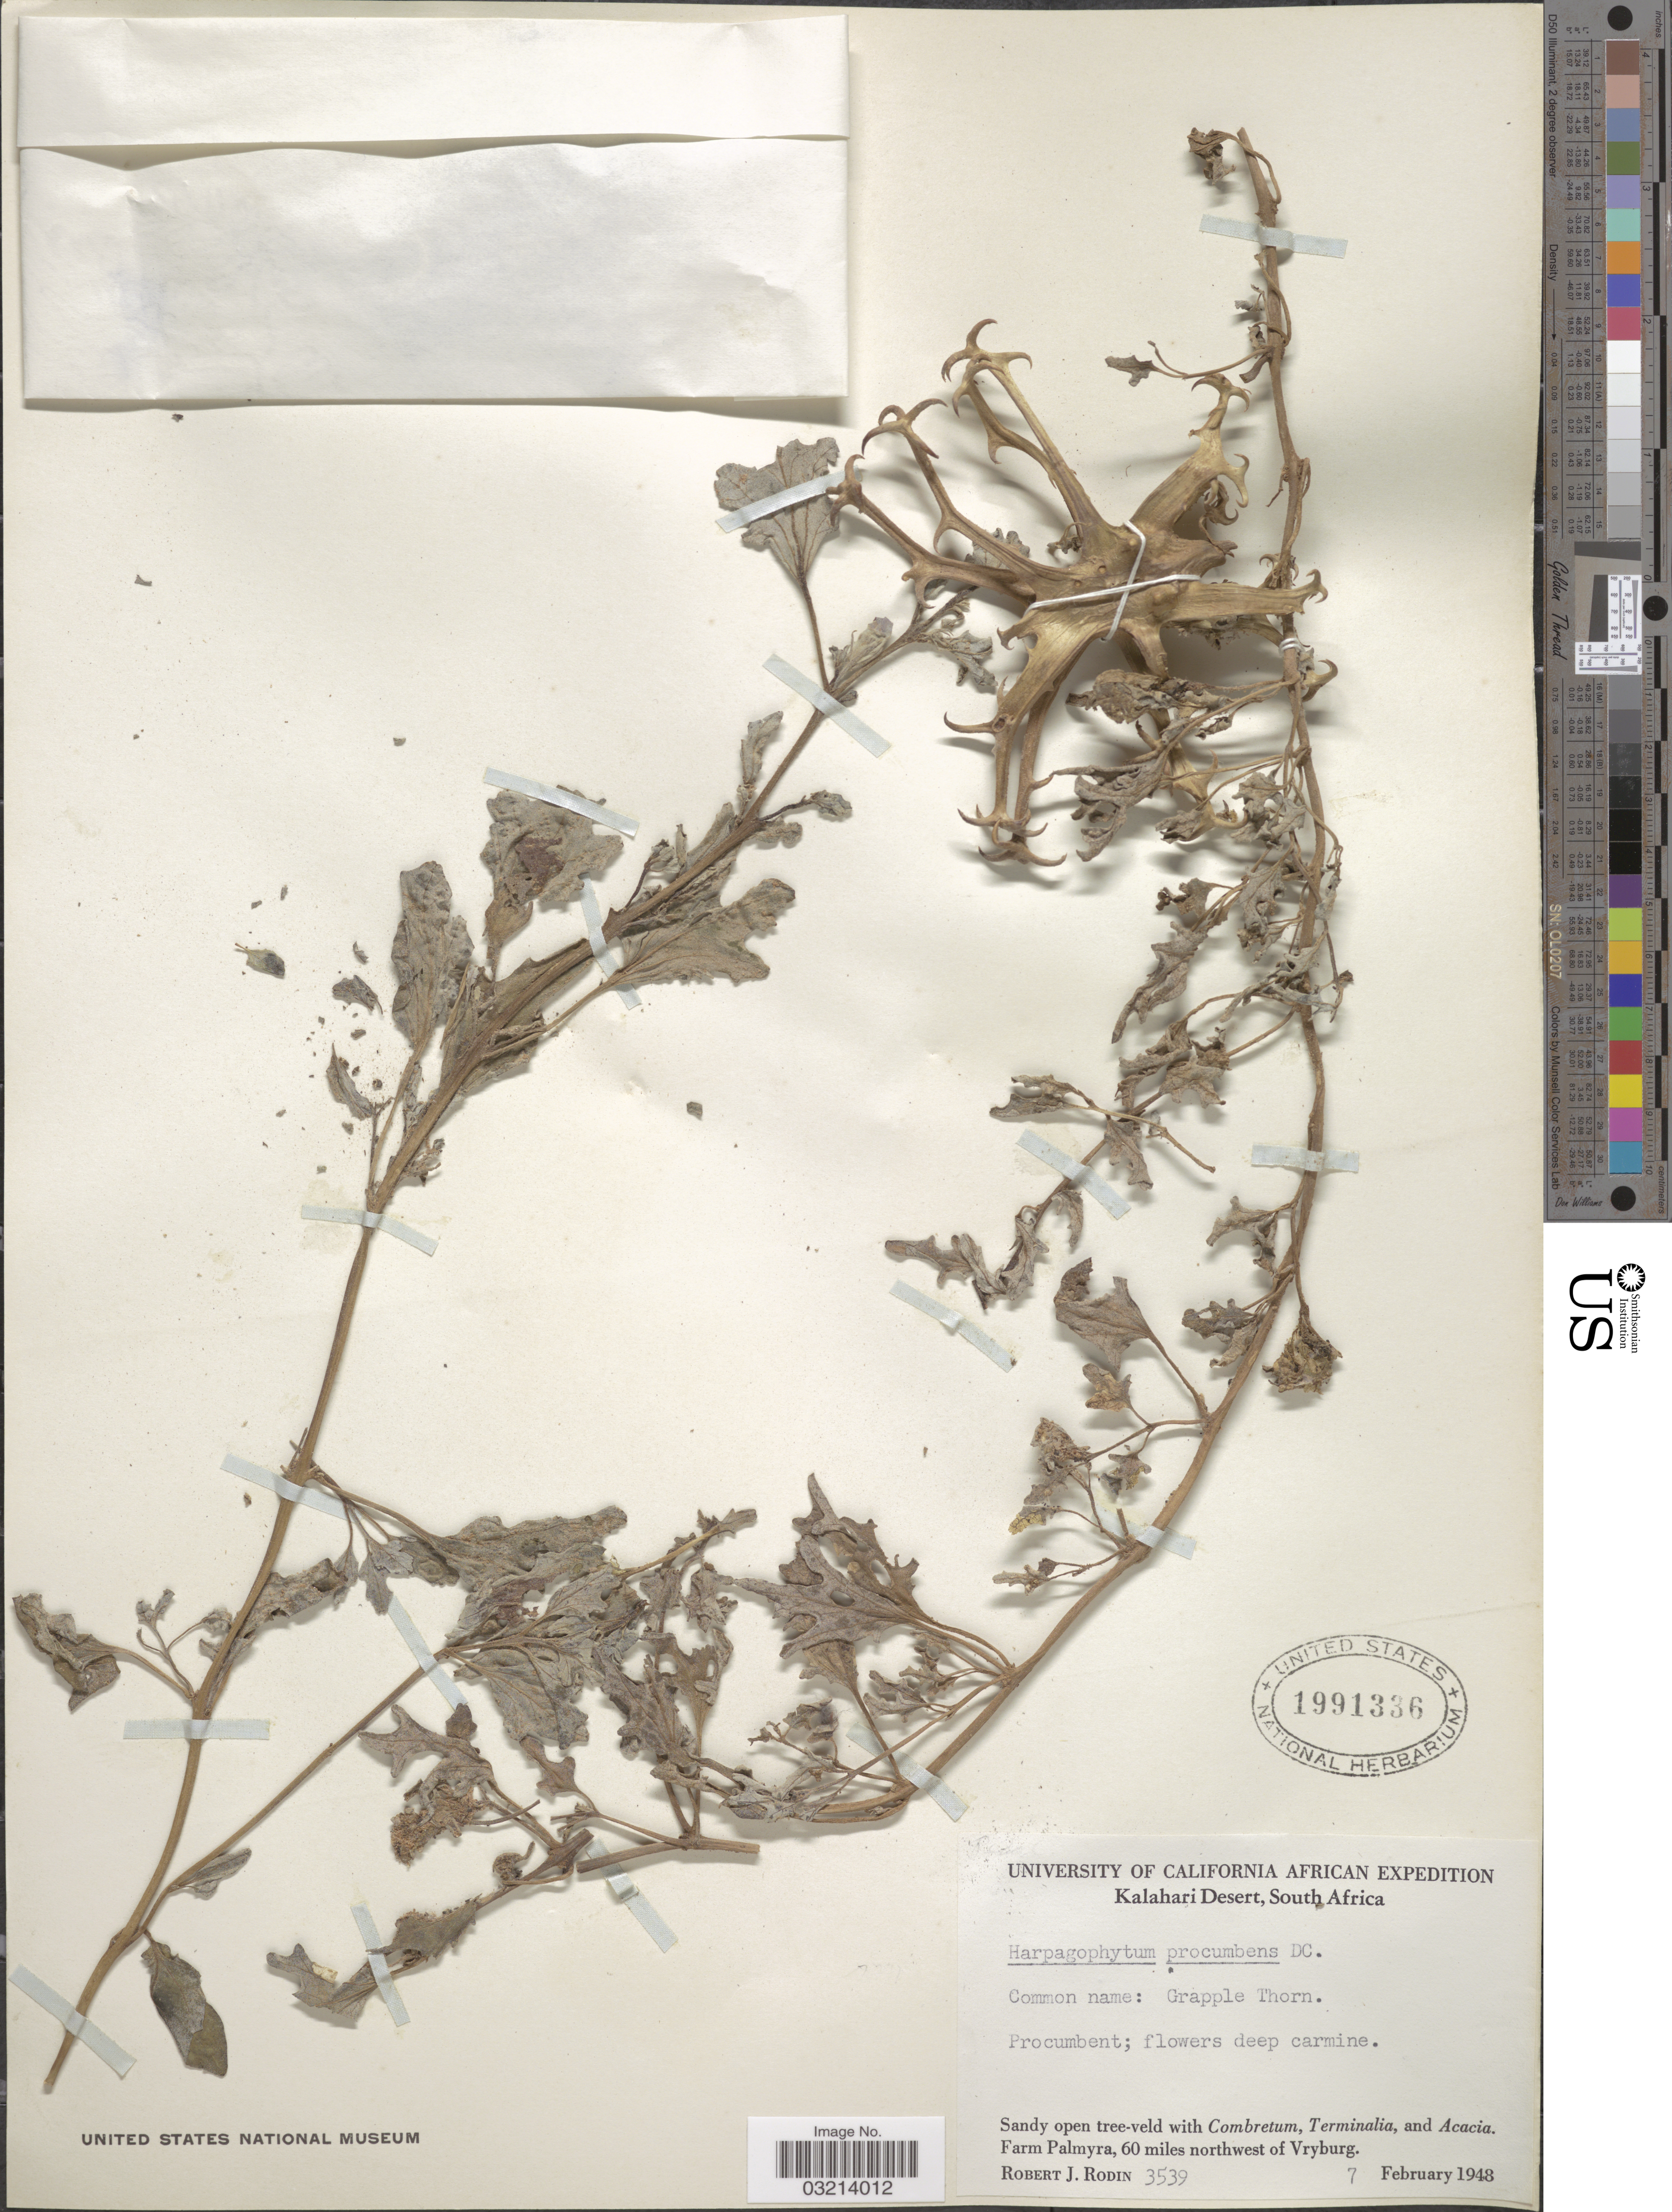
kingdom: Plantae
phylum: Tracheophyta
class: Magnoliopsida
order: Lamiales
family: Pedaliaceae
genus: Harpagophytum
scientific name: Harpagophytum procumbens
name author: (Burch.) DC. ex Meisn.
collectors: R. J. Rodin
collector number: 3539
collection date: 1948-02-07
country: South Africa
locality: Kalahari Desert. Farm Palmyra, 60 miles northwest of Vryburg.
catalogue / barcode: US 1991336